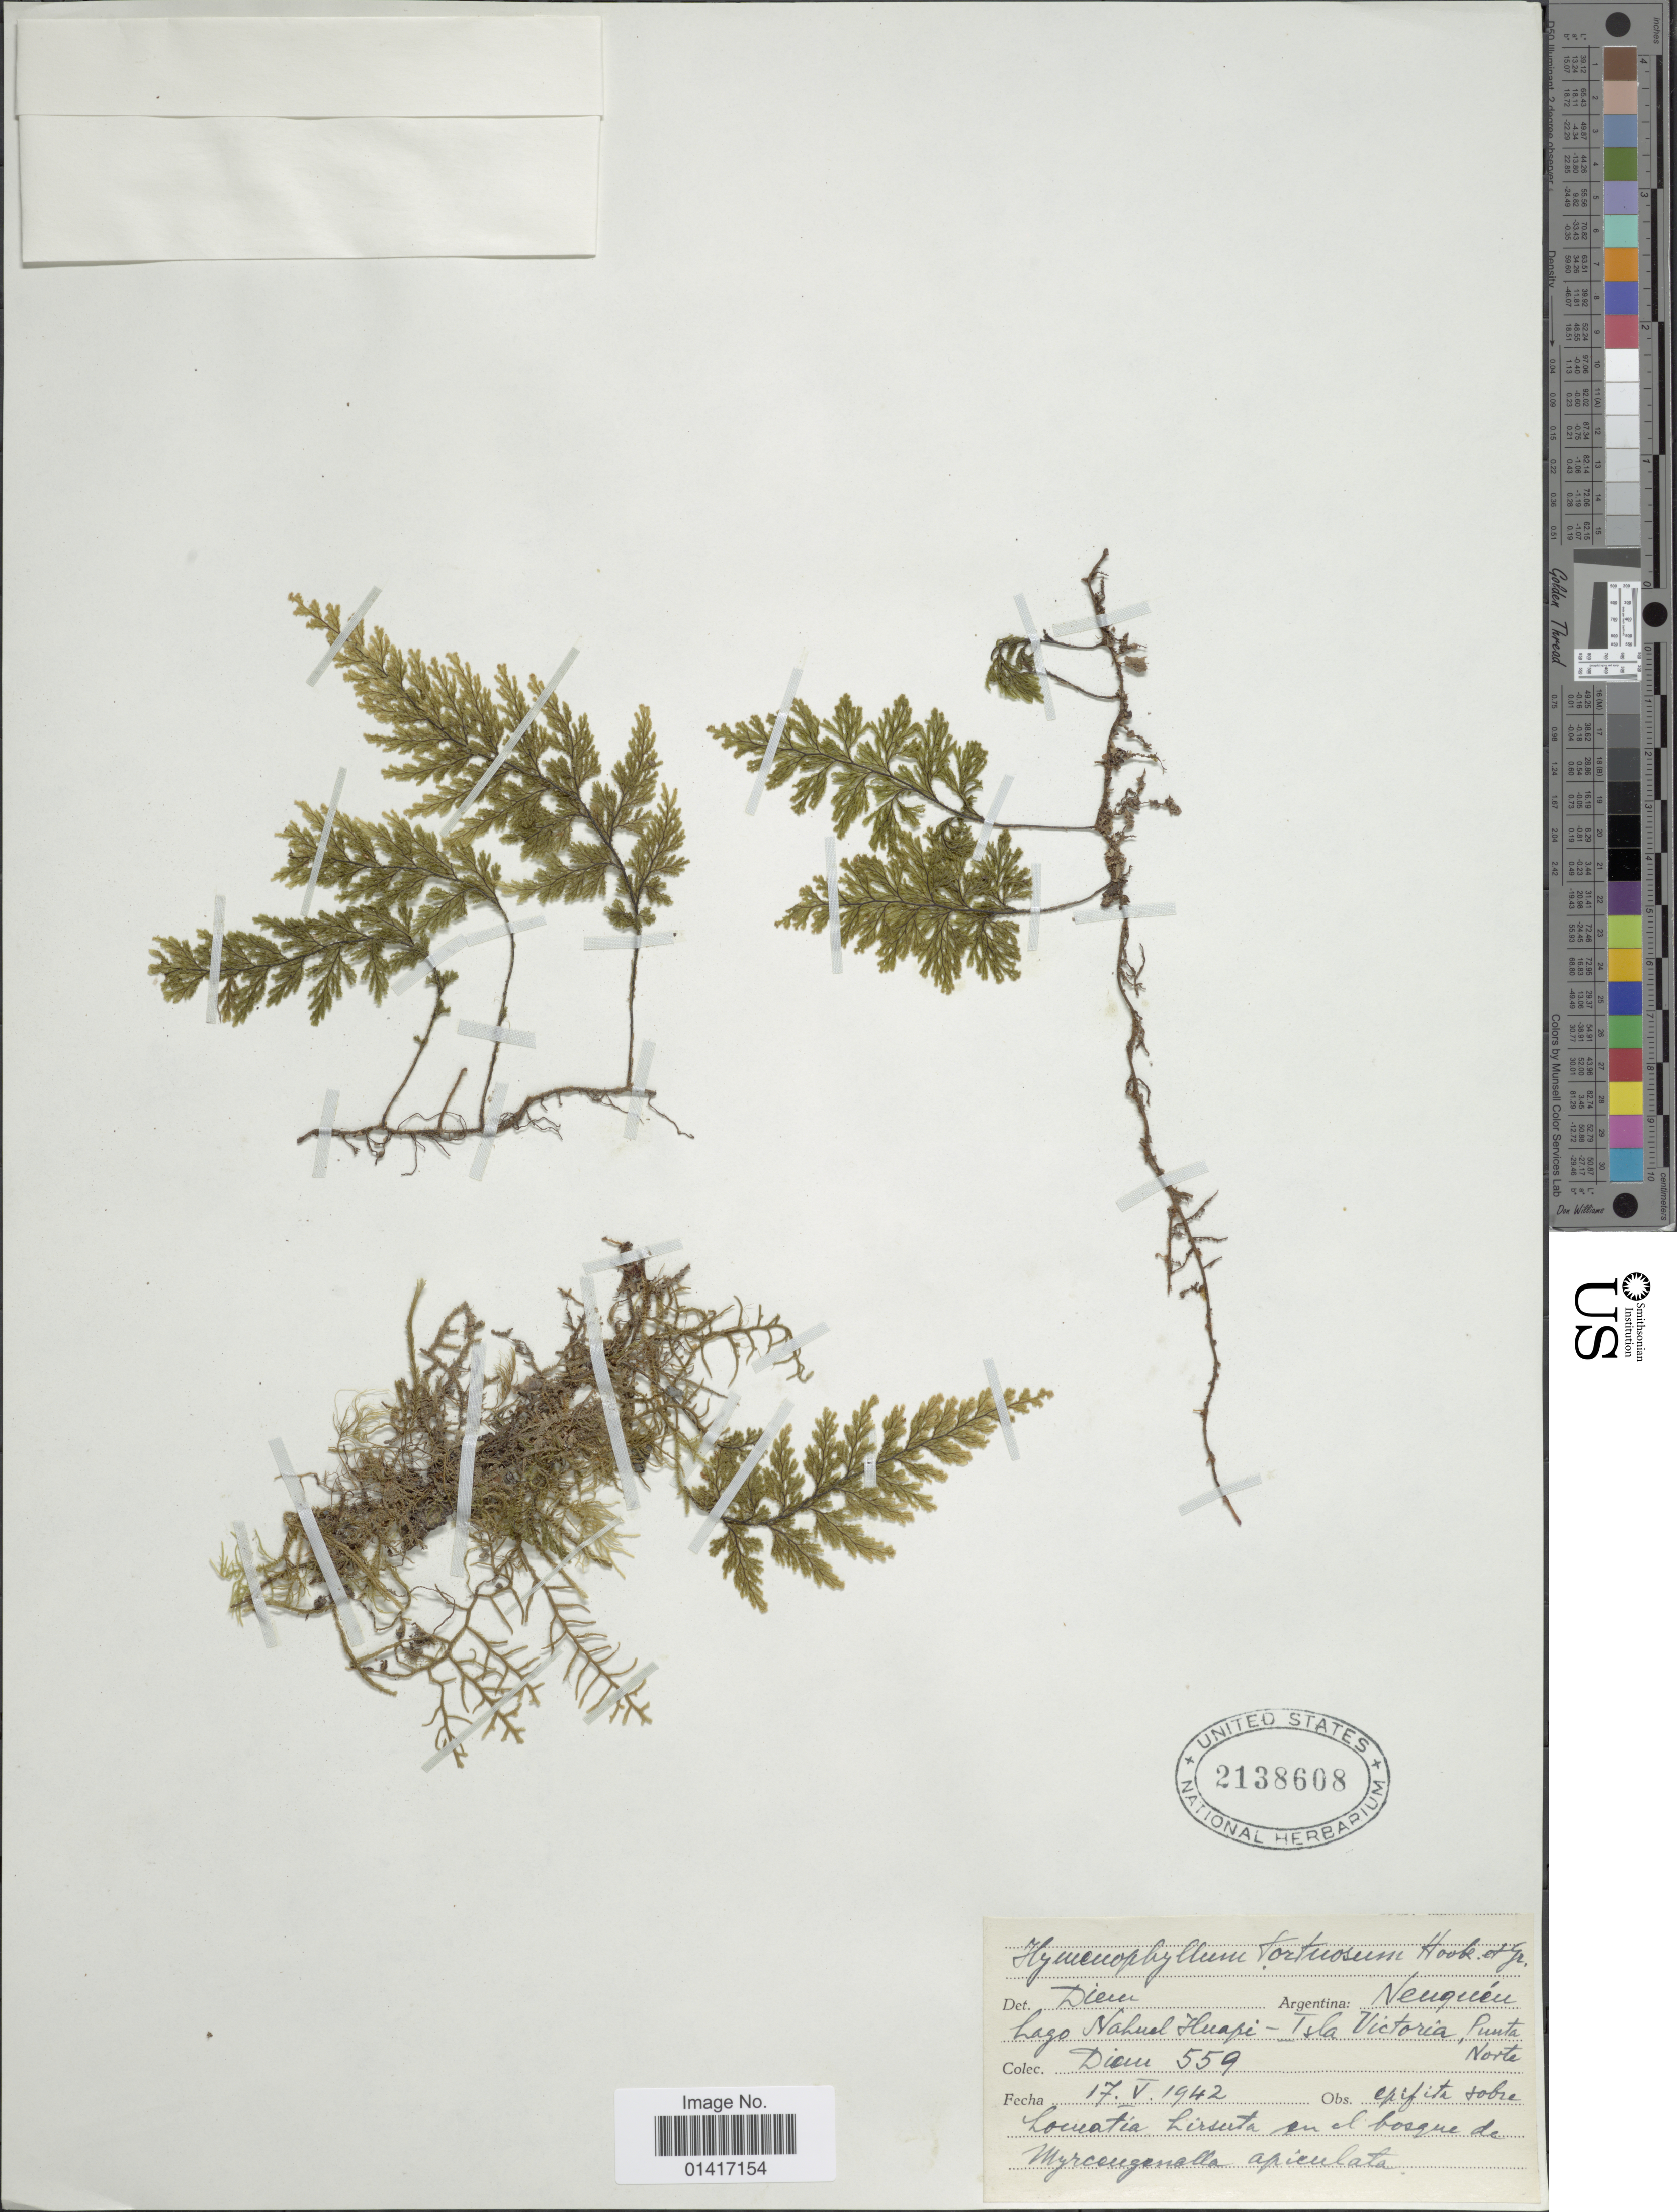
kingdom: Plantae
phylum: Tracheophyta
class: Polypodiopsida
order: Hymenophyllales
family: Hymenophyllaceae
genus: Hymenophyllum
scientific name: Hymenophyllum tortuosum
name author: Hook. & Grev.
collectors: Diem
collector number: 559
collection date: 1942-05-17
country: Argentina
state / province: Neuquen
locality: Neuqueu, Lago Nahual Huapi, Isla Victoria, Punta Norte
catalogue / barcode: US 2138608